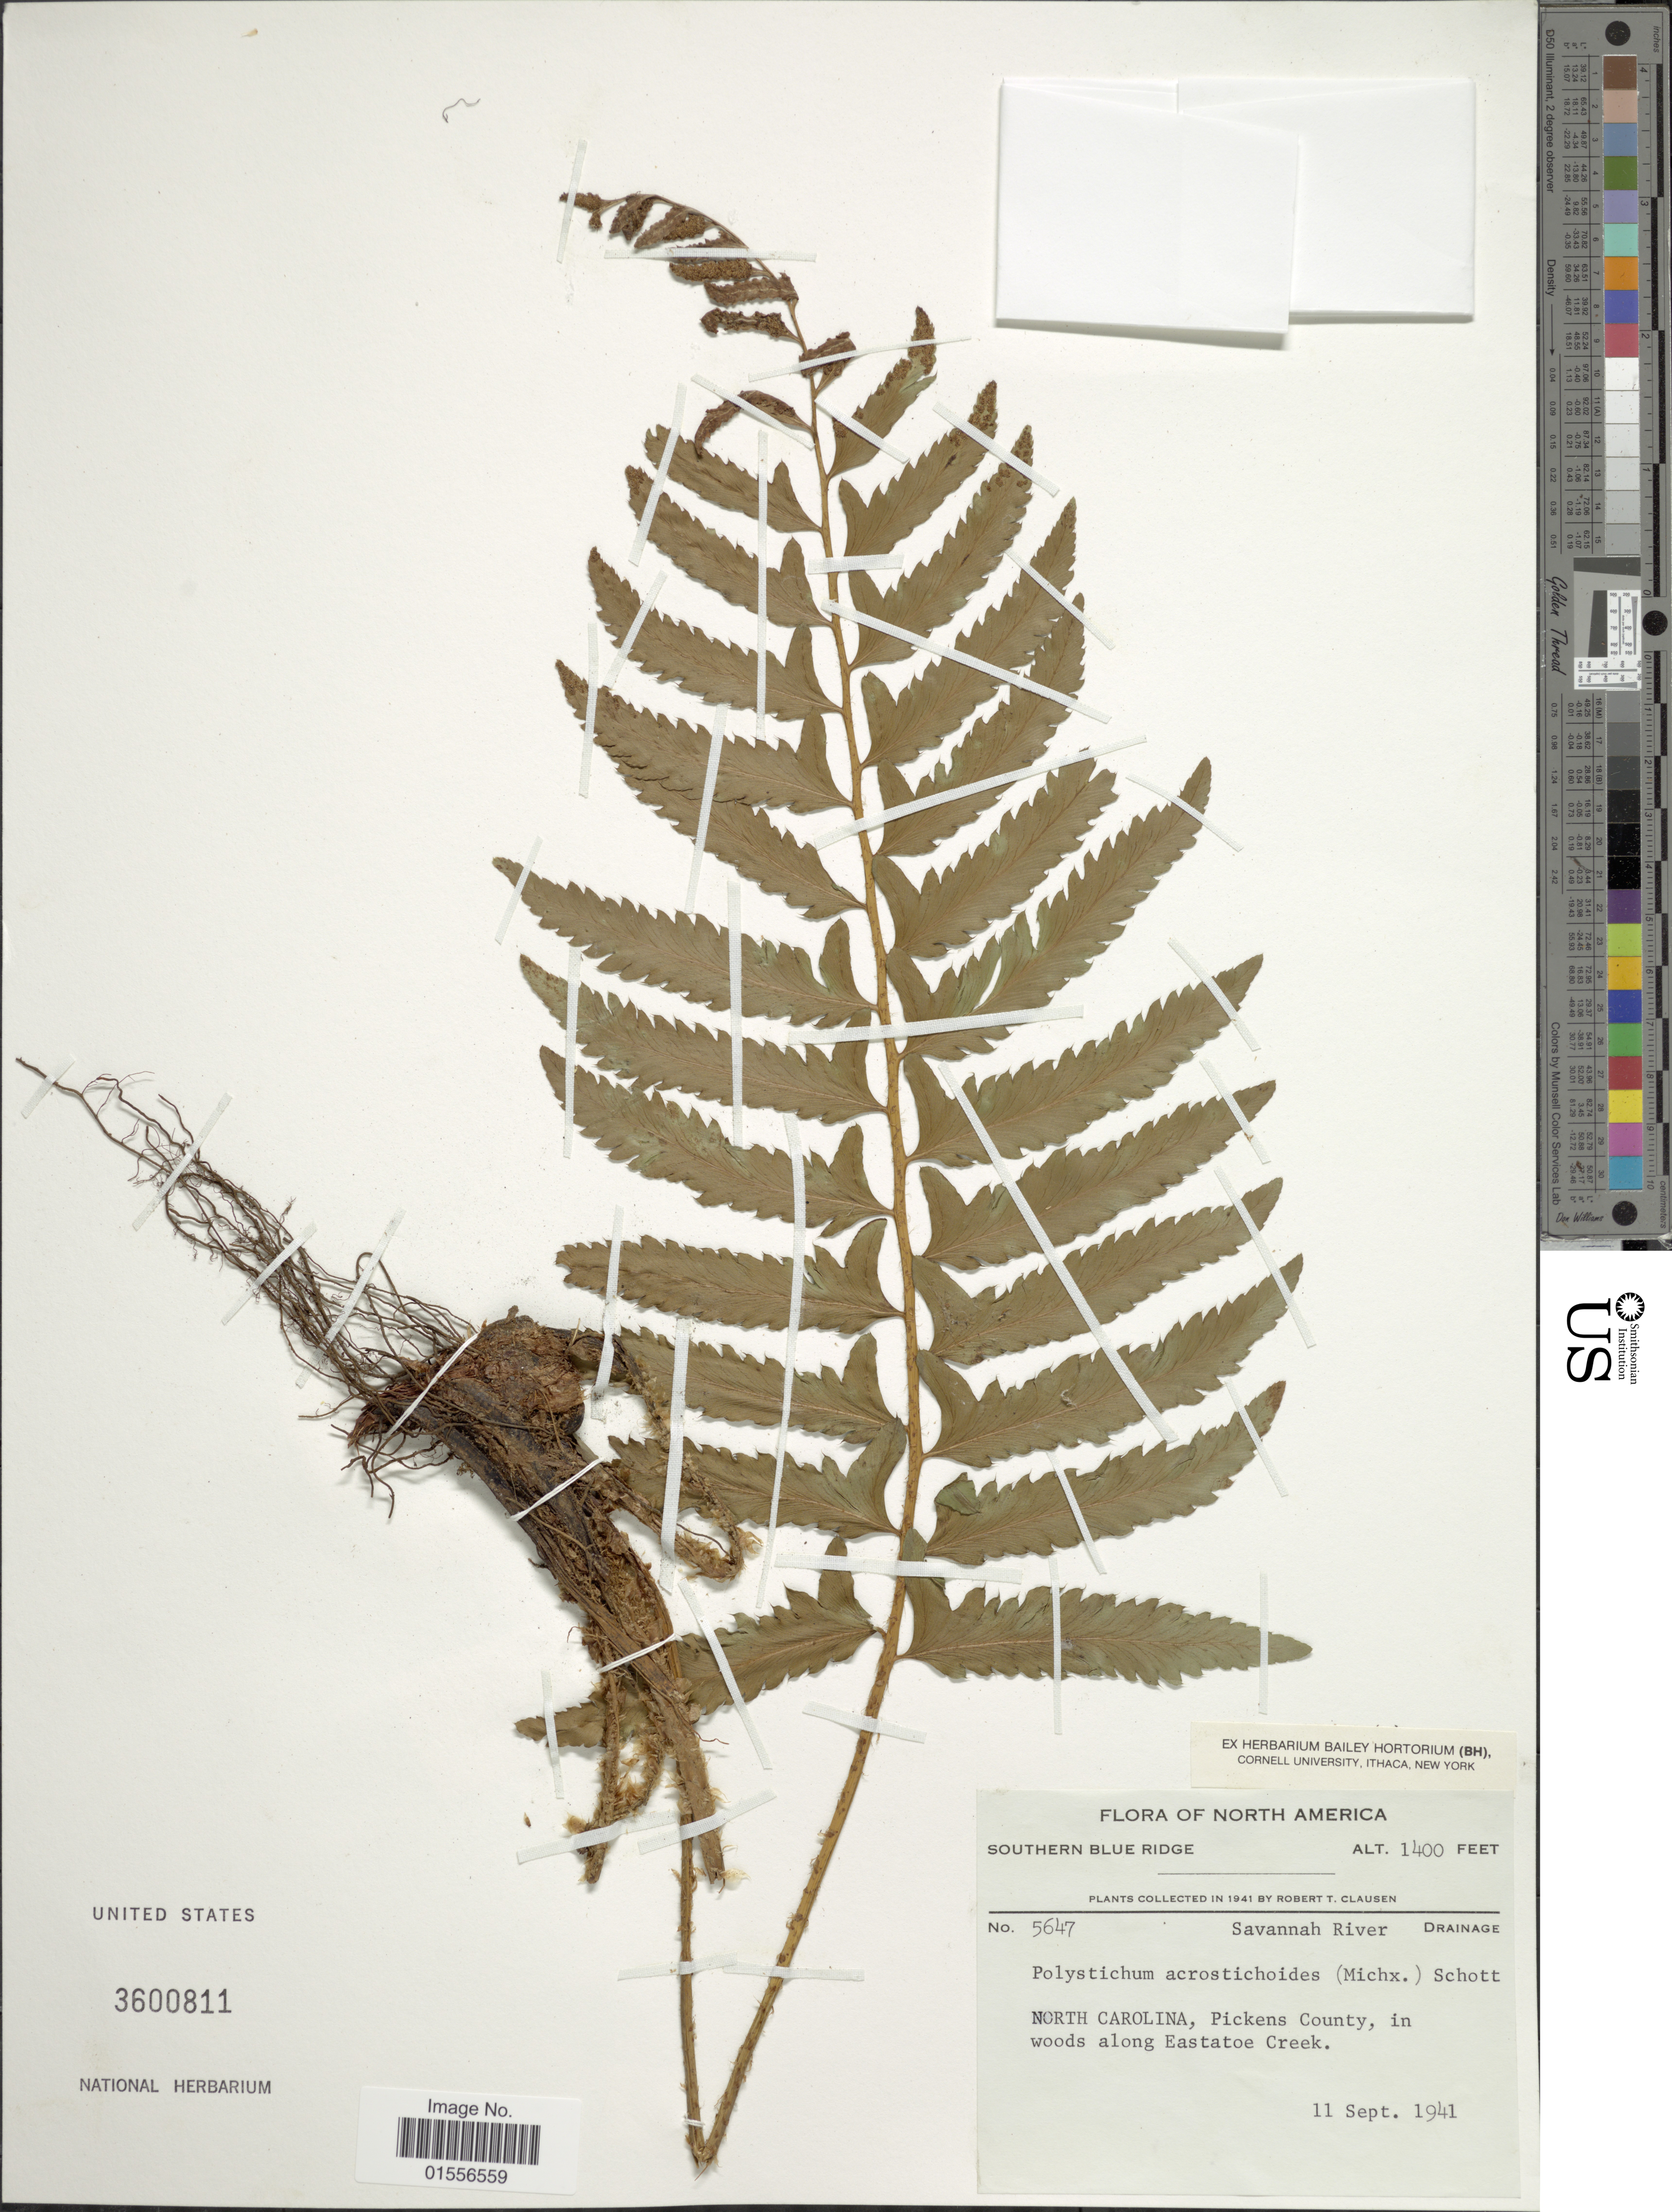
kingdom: Plantae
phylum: Tracheophyta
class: Polypodiopsida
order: Polypodiales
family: Dryopteridaceae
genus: Polystichum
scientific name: Polystichum acrostichoides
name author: (Michx.) Schott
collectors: R. T. Clausen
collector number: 5647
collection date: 1941-09-11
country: United States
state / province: North Carolina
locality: North Armerica, Southern Blue Ridge, Pickens County, in woods along Eastatoe Creek.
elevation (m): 427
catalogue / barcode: US 3600811